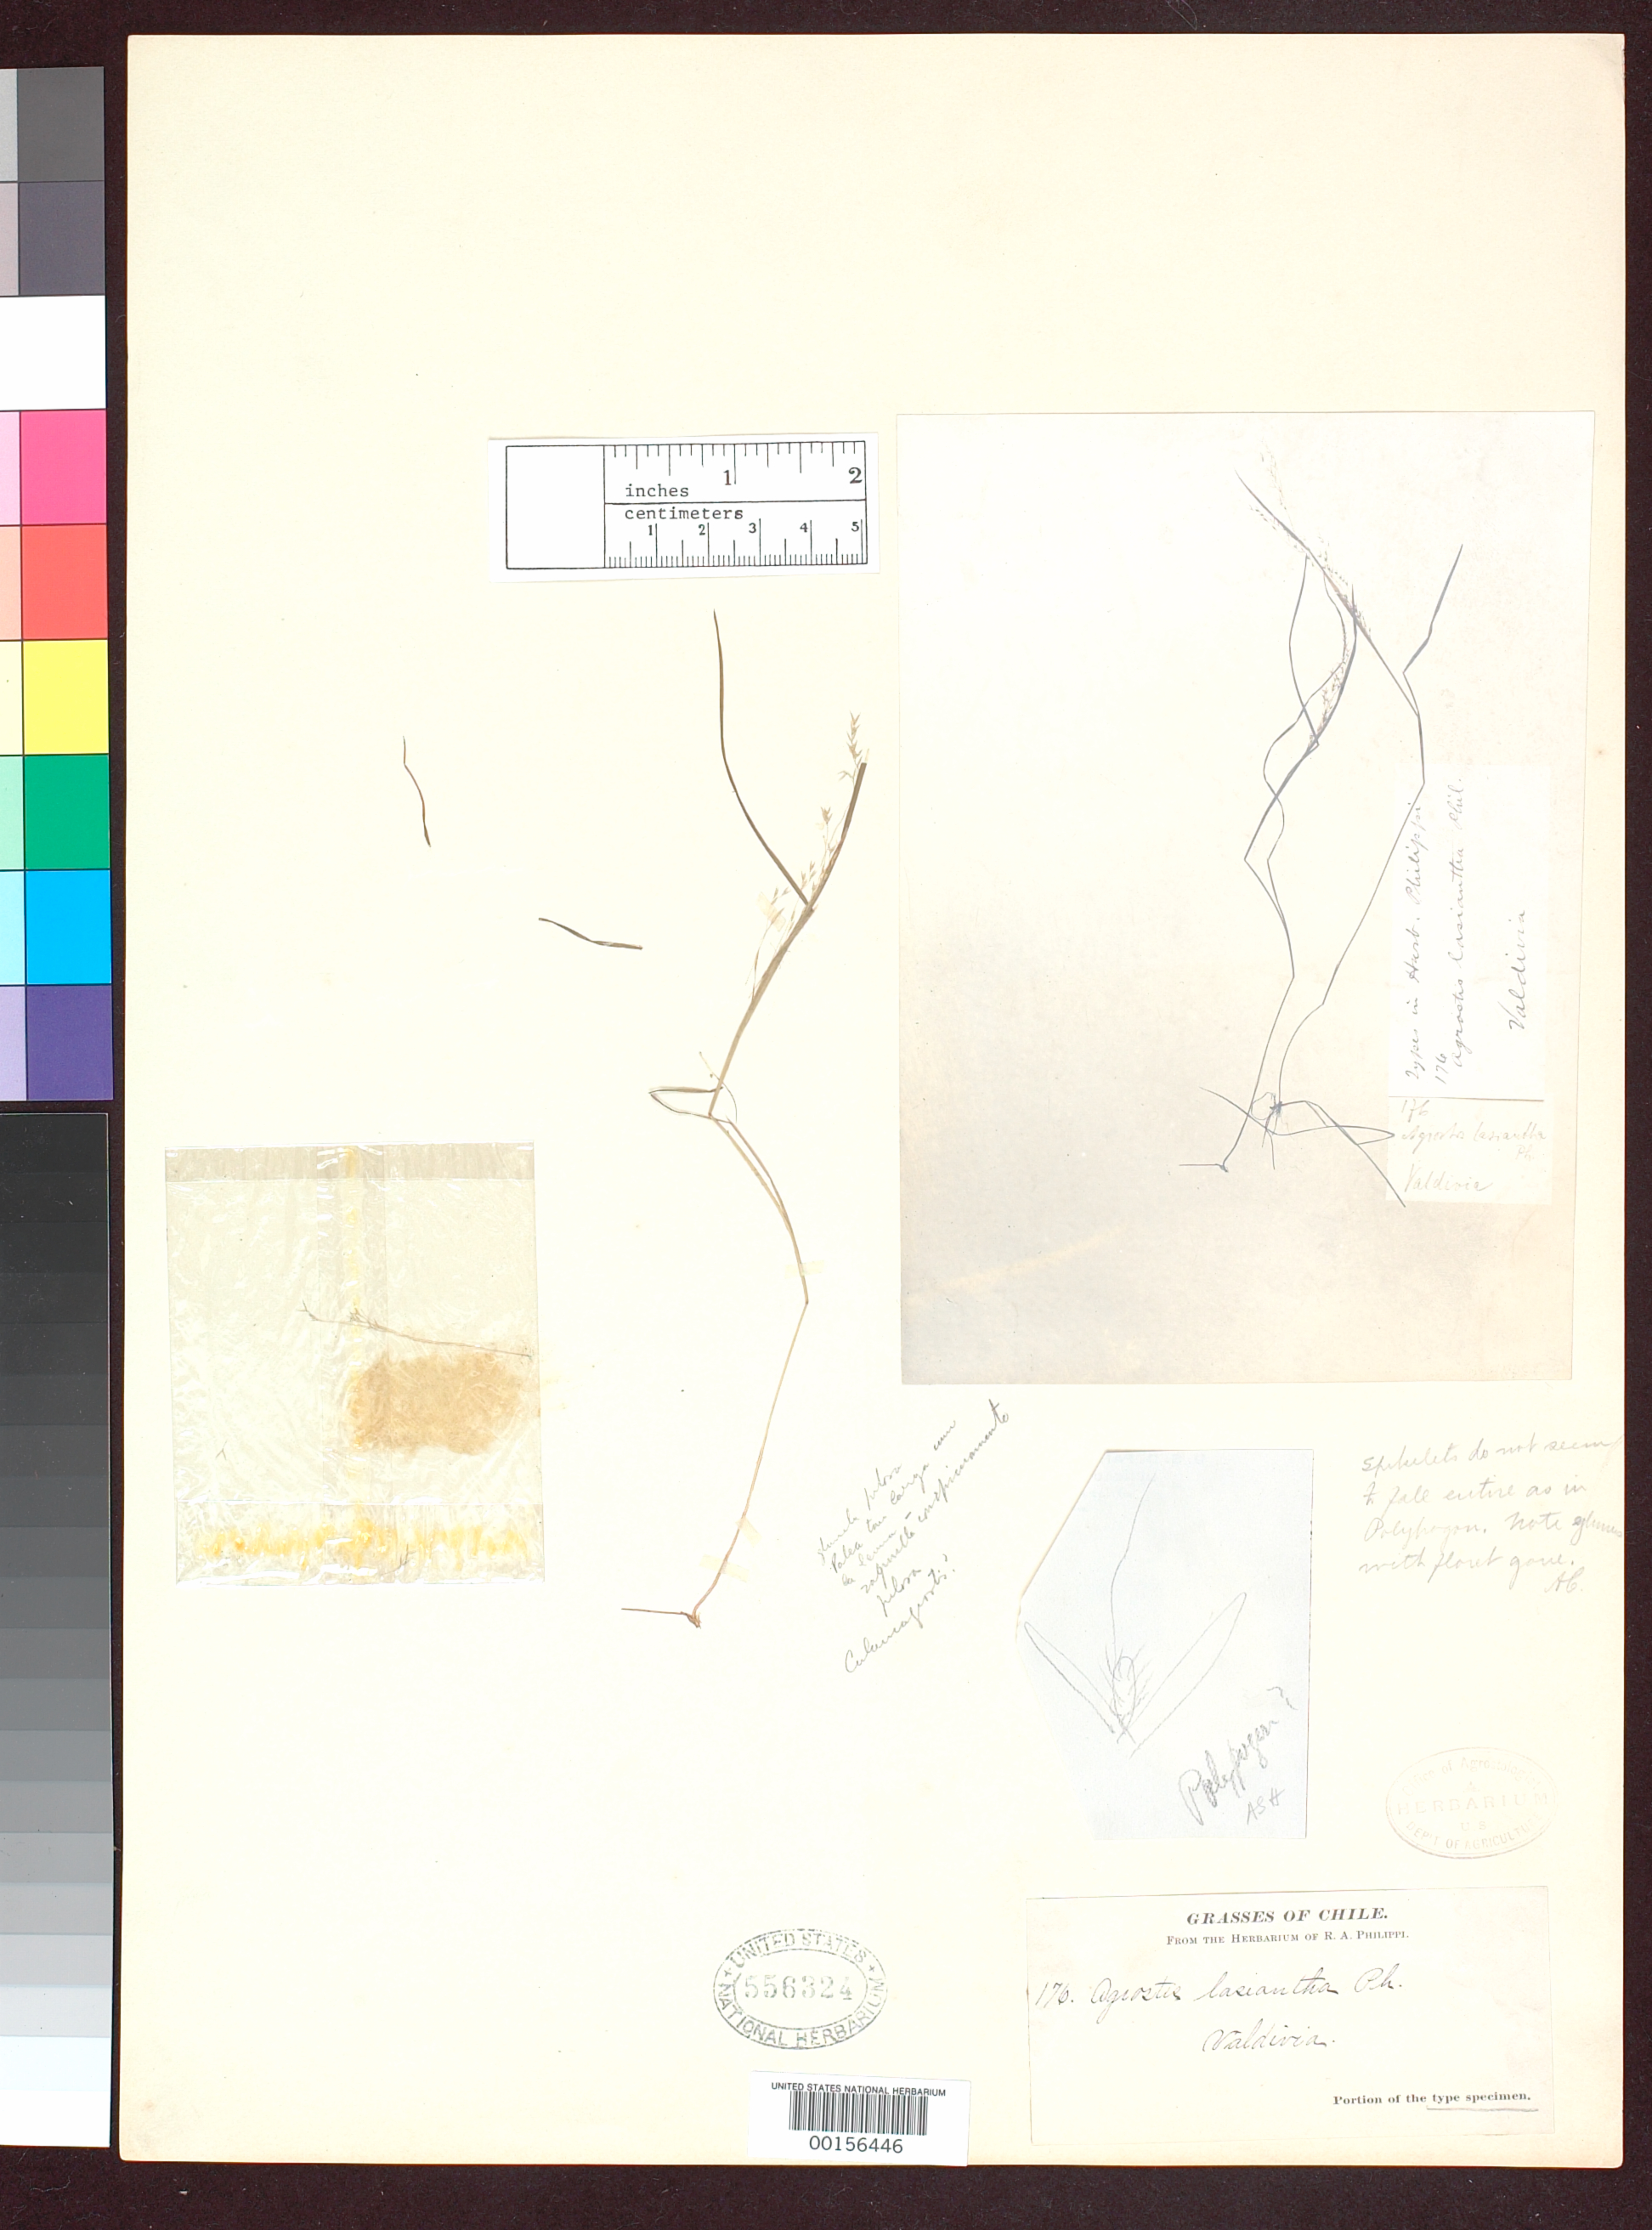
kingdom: Plantae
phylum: Tracheophyta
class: Liliopsida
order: Poales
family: Poaceae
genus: Agrostis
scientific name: Agrostis lasiantha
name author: Phil.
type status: Type Fragment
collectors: R. A. Philippi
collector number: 176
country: Chile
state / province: Los Ríos (XIV)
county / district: Valdivia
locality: Valdivia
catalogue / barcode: US 556324